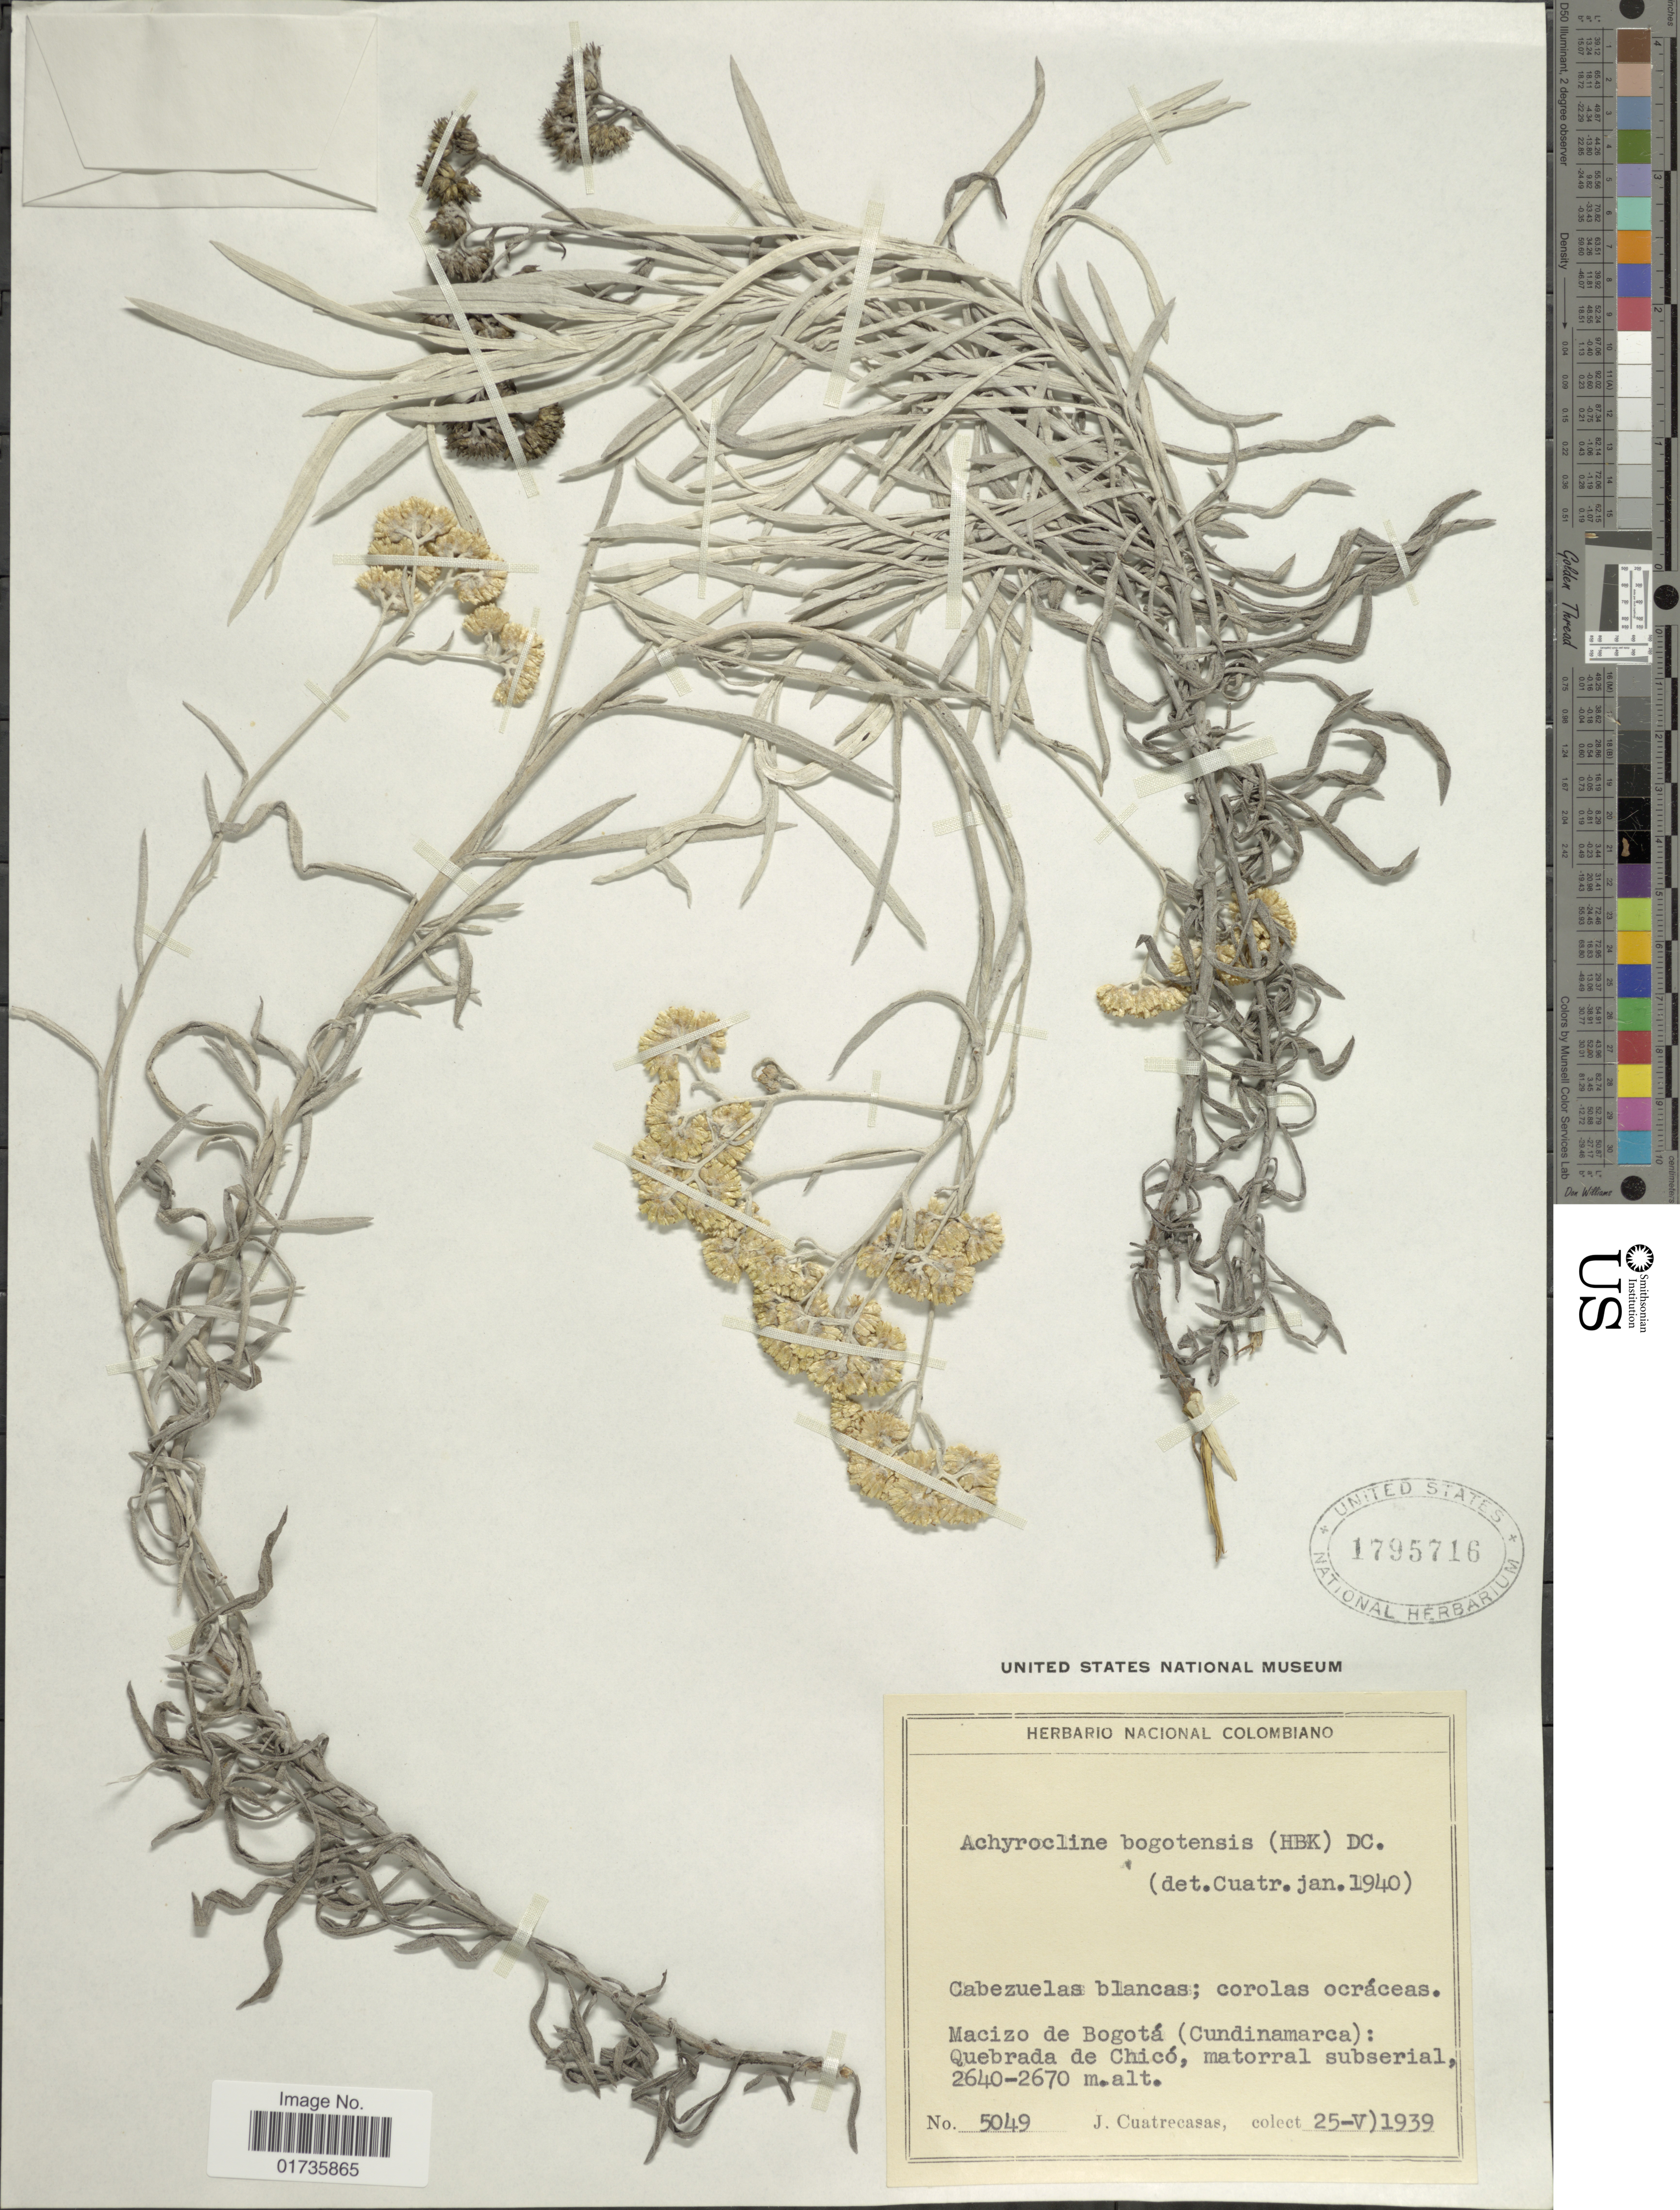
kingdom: Plantae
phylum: Tracheophyta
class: Magnoliopsida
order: Asterales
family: Asteraceae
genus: Achyrocline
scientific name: Achyrocline satureioides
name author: (Lam.) DC.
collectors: J. Cuatrecasas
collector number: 5049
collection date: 1939-05-25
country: Colombia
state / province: Cundinamarca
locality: Macizon de Bogotá: Quebrada de Chicó, matorral subserial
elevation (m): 2640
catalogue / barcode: US 1795716